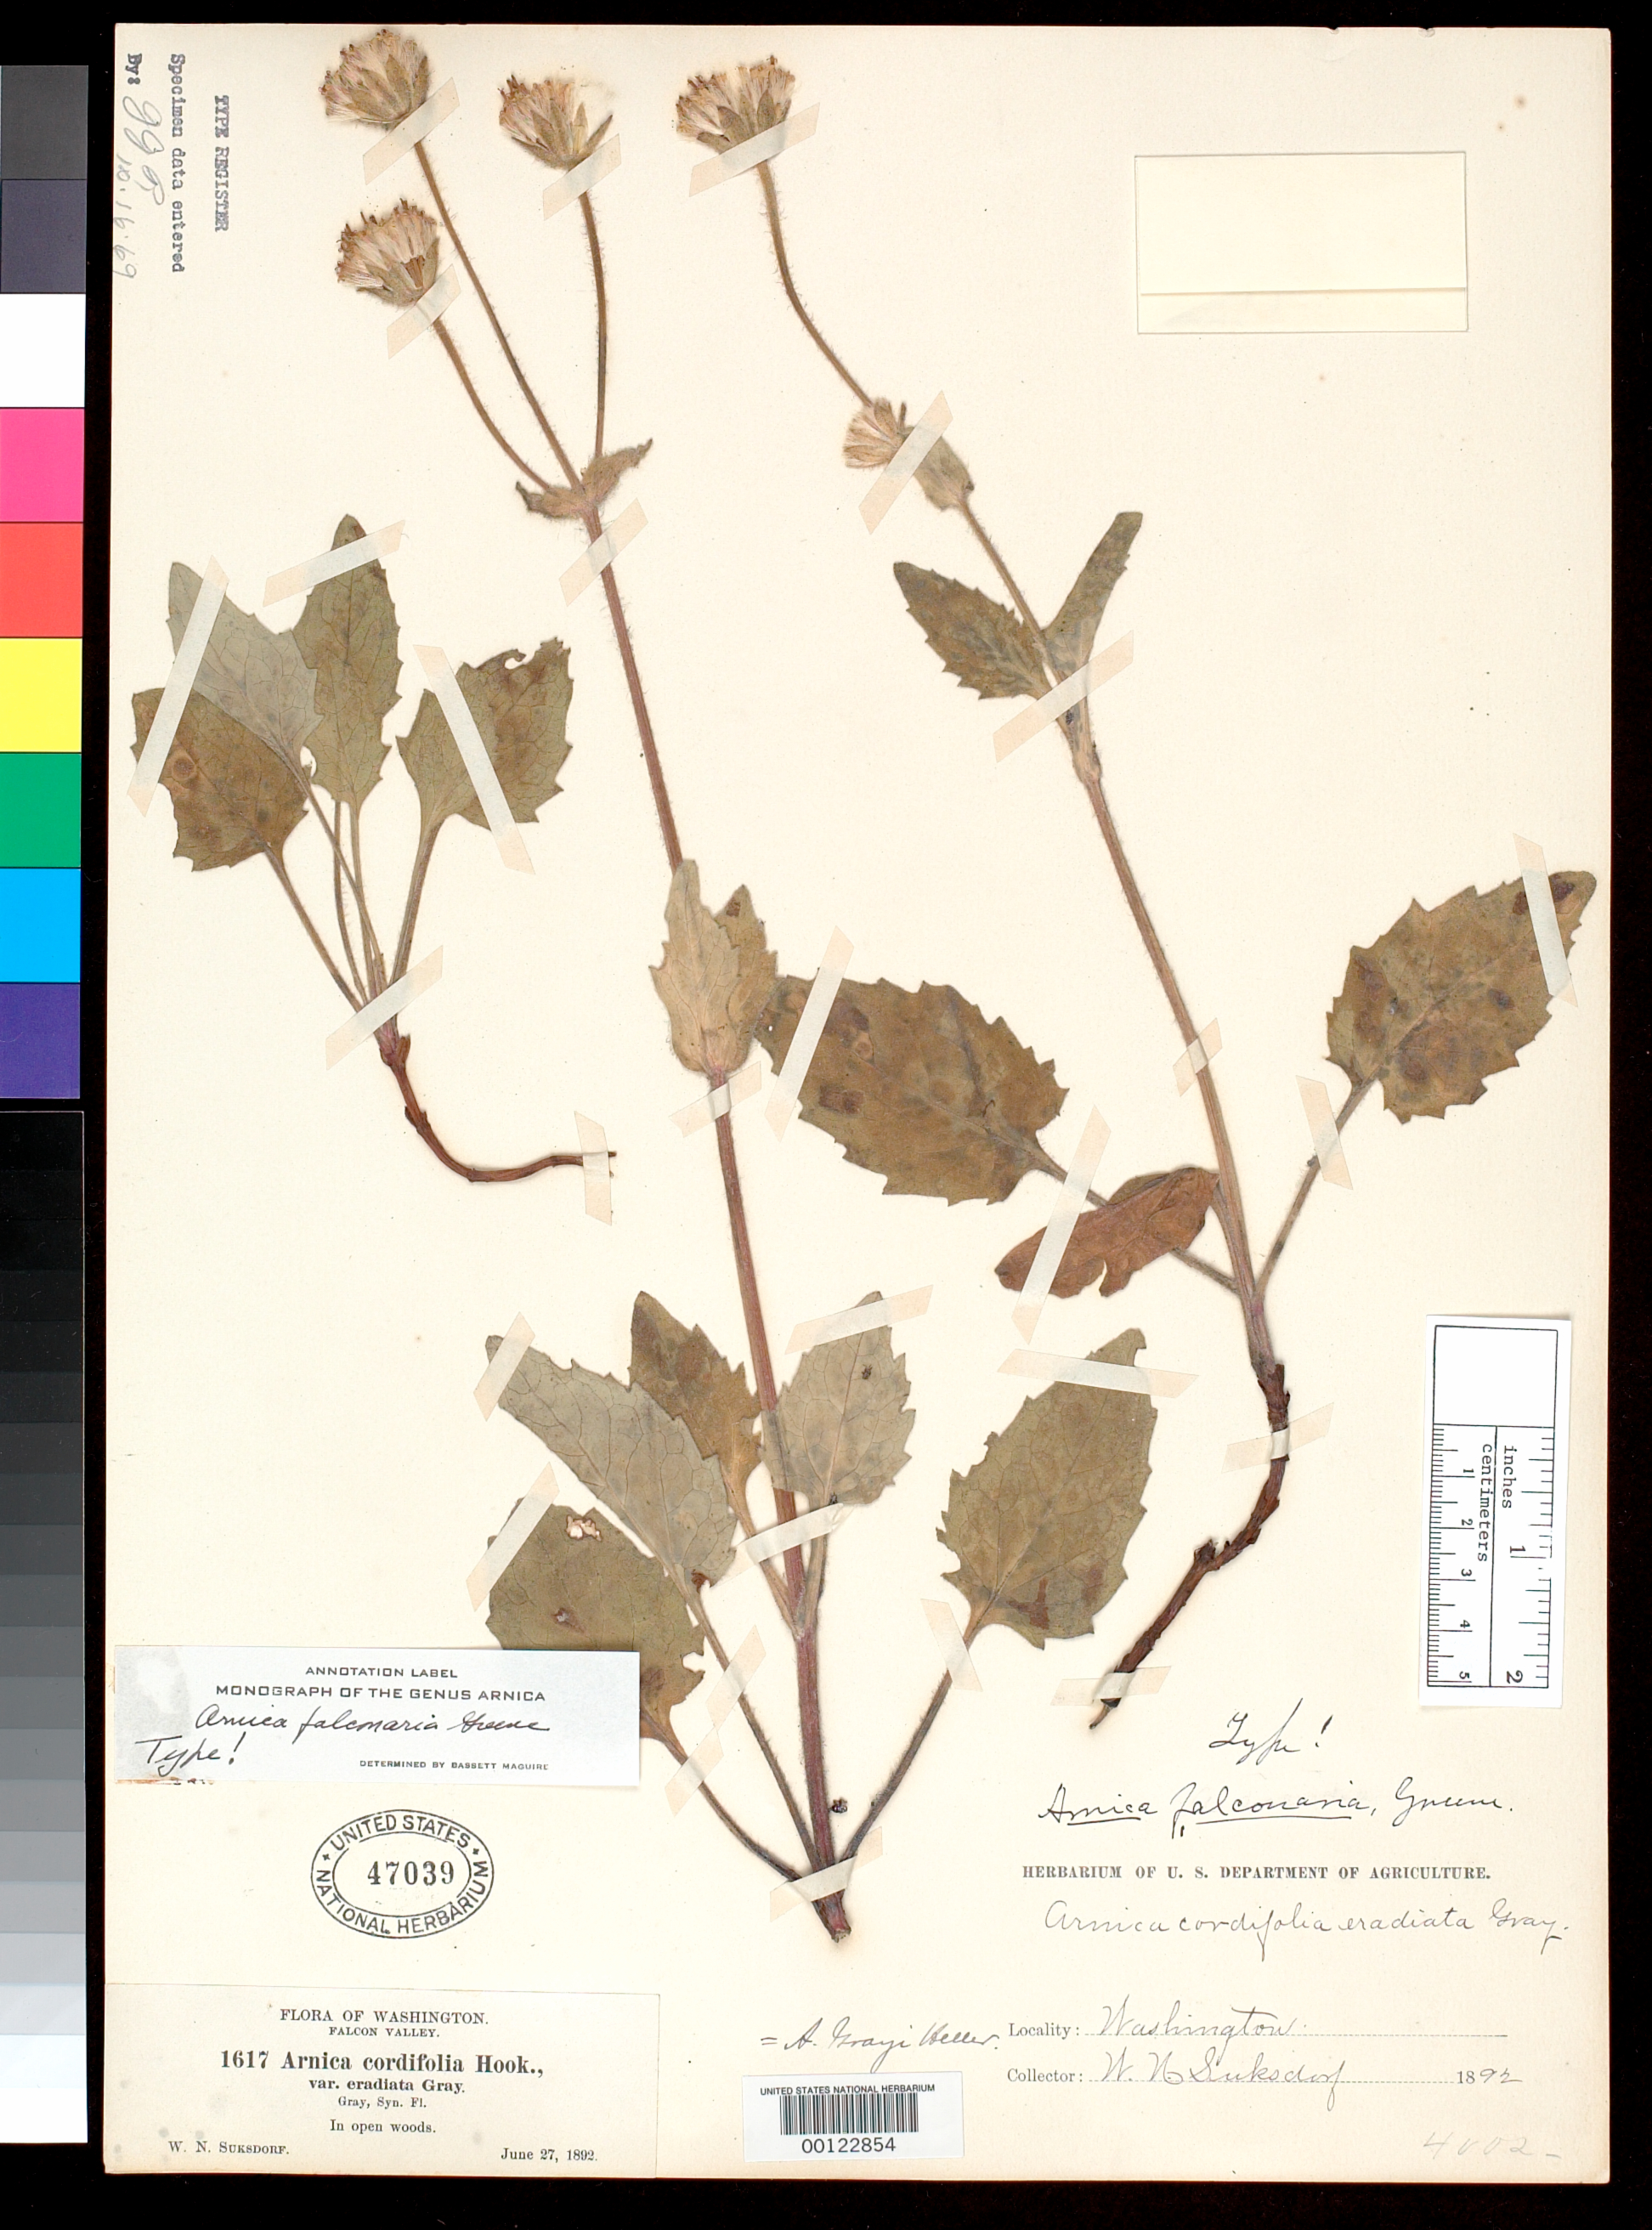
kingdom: Plantae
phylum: Tracheophyta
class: Magnoliopsida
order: Asterales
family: Asteraceae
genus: Arnica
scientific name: Arnica falconaria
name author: Greene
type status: Isotype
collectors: W. N. Suksdorf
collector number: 1617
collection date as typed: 27 Jun 1892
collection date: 1892-06-27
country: United States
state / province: Washington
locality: Falcon Valley.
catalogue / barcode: US 47039